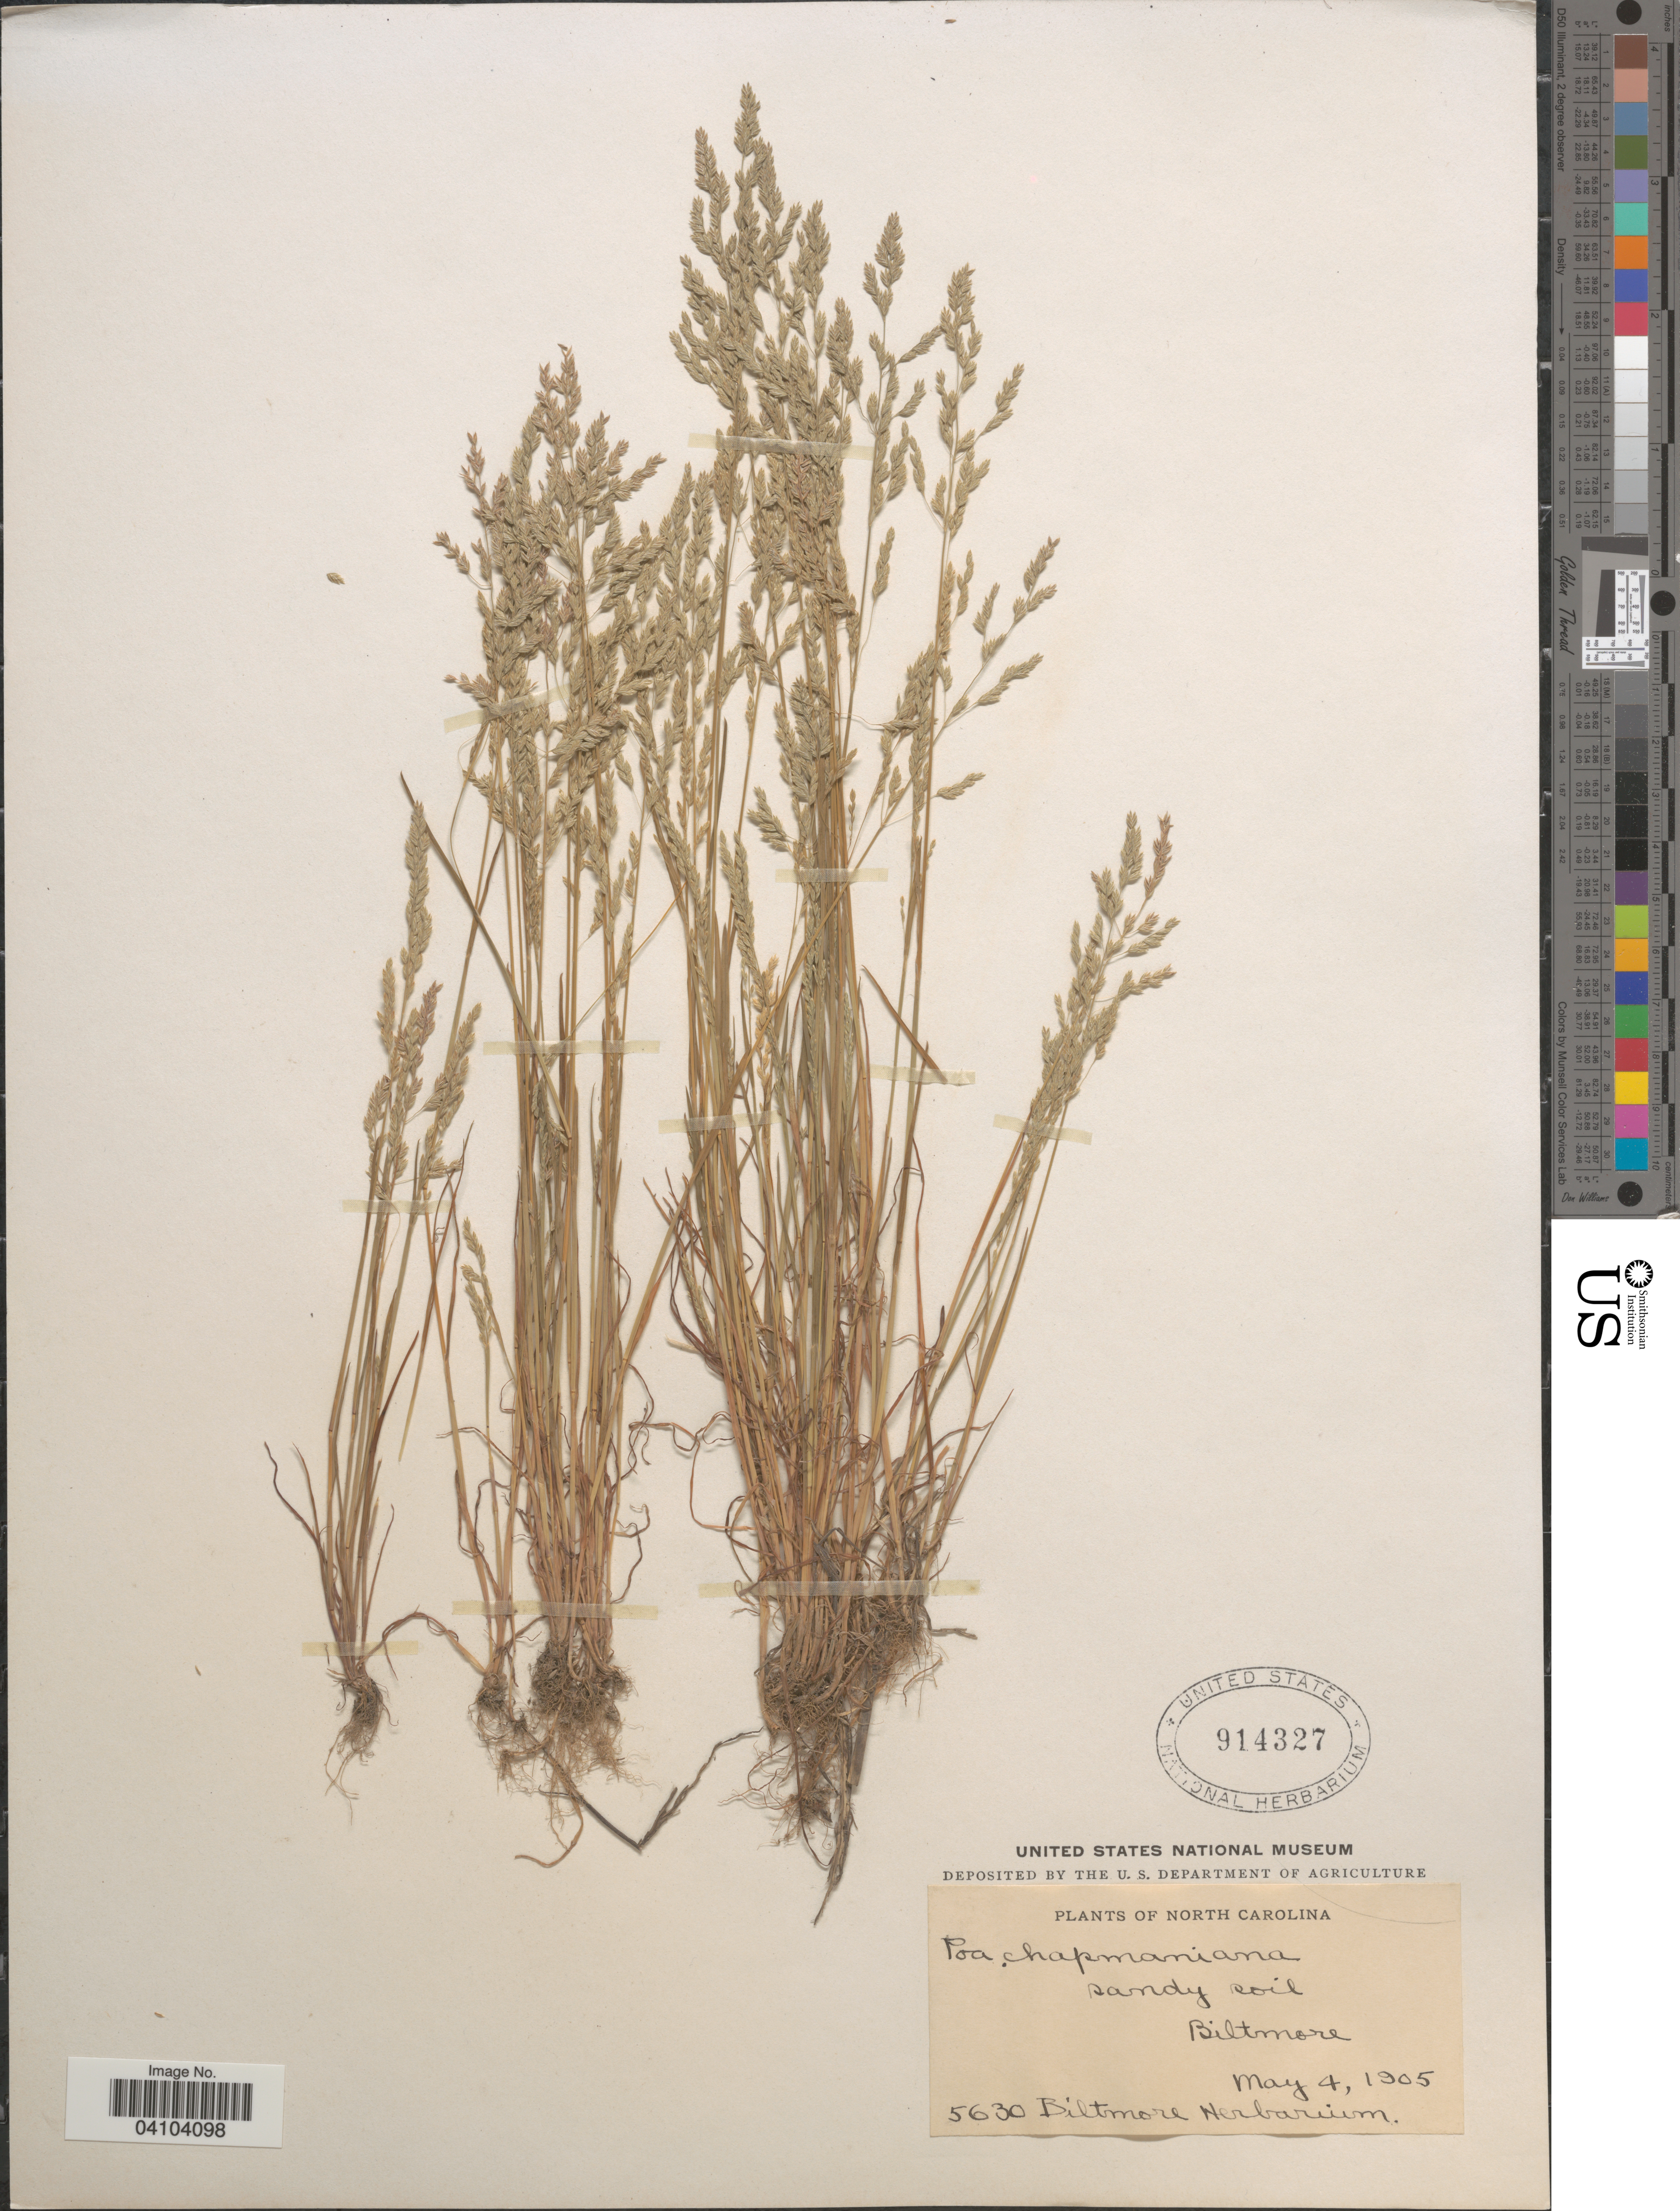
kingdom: Plantae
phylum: Tracheophyta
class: Liliopsida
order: Poales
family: Poaceae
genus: Poa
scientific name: Poa chapmaniana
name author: Scribn.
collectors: ex herb. Biltmore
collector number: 5630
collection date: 1905-05-04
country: United States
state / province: North Carolina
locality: Biltmore.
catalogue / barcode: US 914327